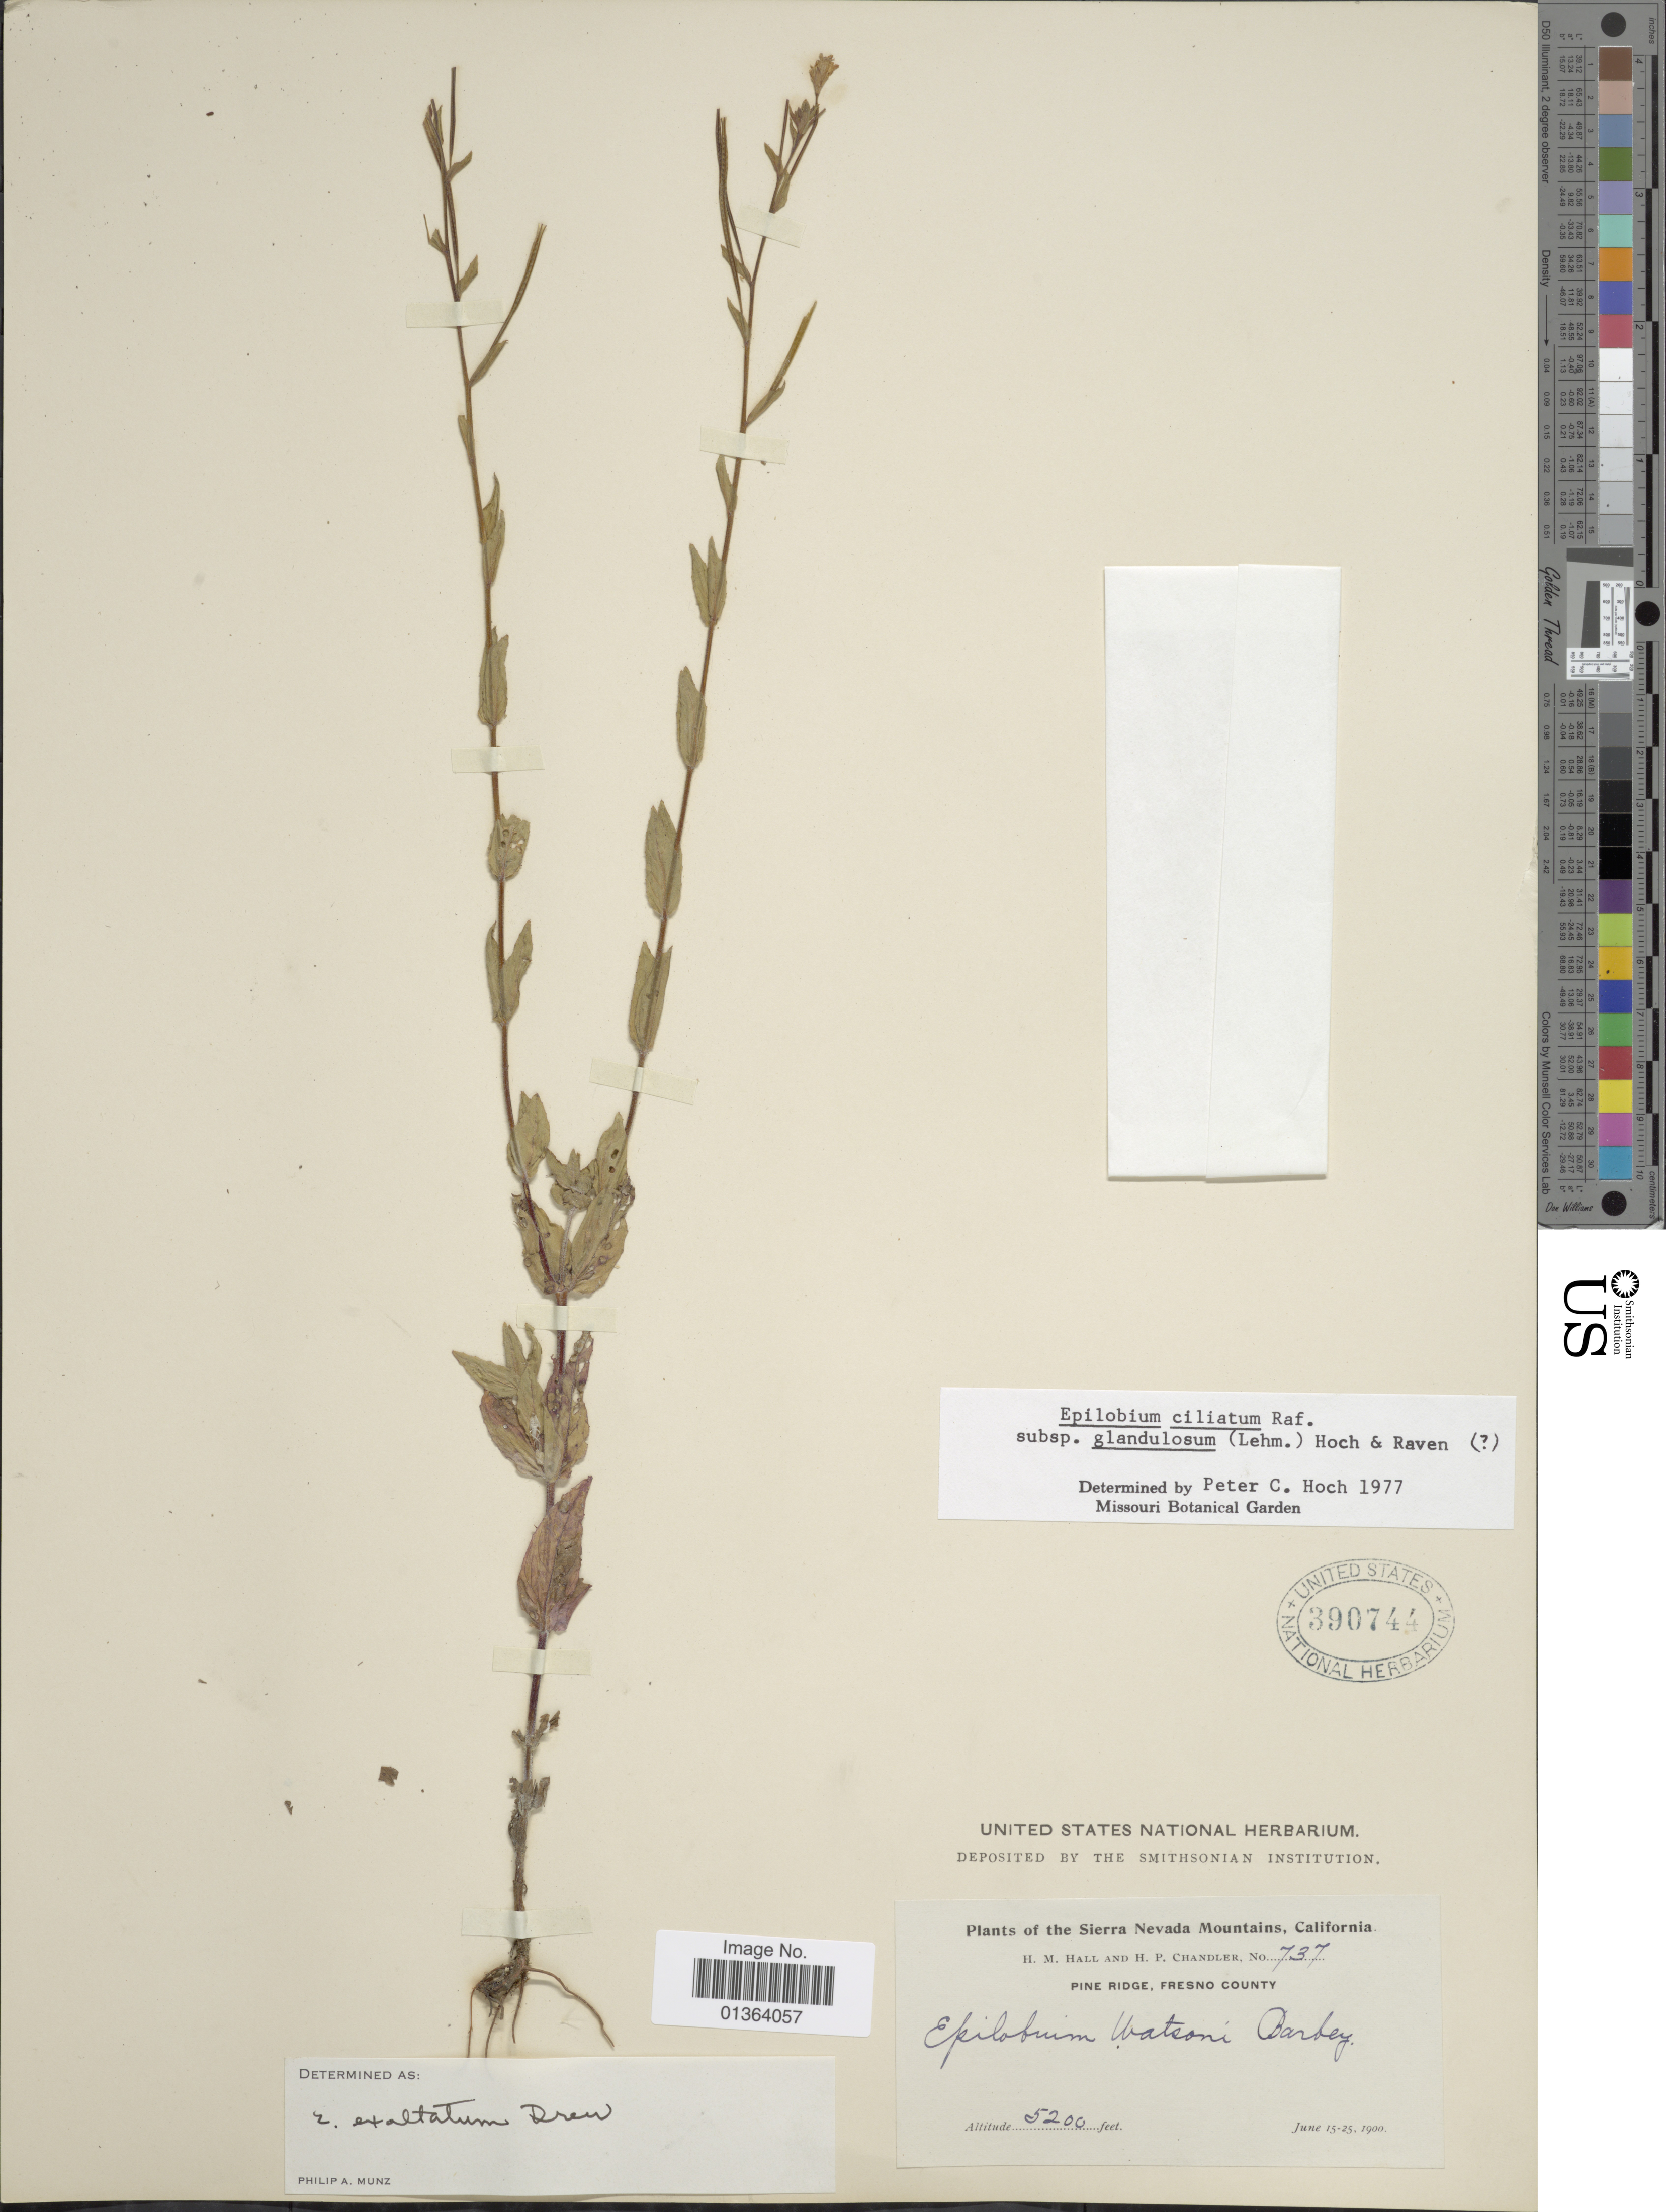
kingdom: Plantae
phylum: Tracheophyta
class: Magnoliopsida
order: Myrtales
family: Onagraceae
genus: Epilobium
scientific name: Epilobium ciliatum subsp. glandulosum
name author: (Lehm.) Hoch & P.H. Raven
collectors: H. M. Hall & H. Chandler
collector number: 737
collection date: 1900-06-15/1900-06-25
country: United States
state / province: California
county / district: Fresno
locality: Sierra Nevada Mountains. Pine Ridge, Fresno County.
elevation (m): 1585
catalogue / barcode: US 390744